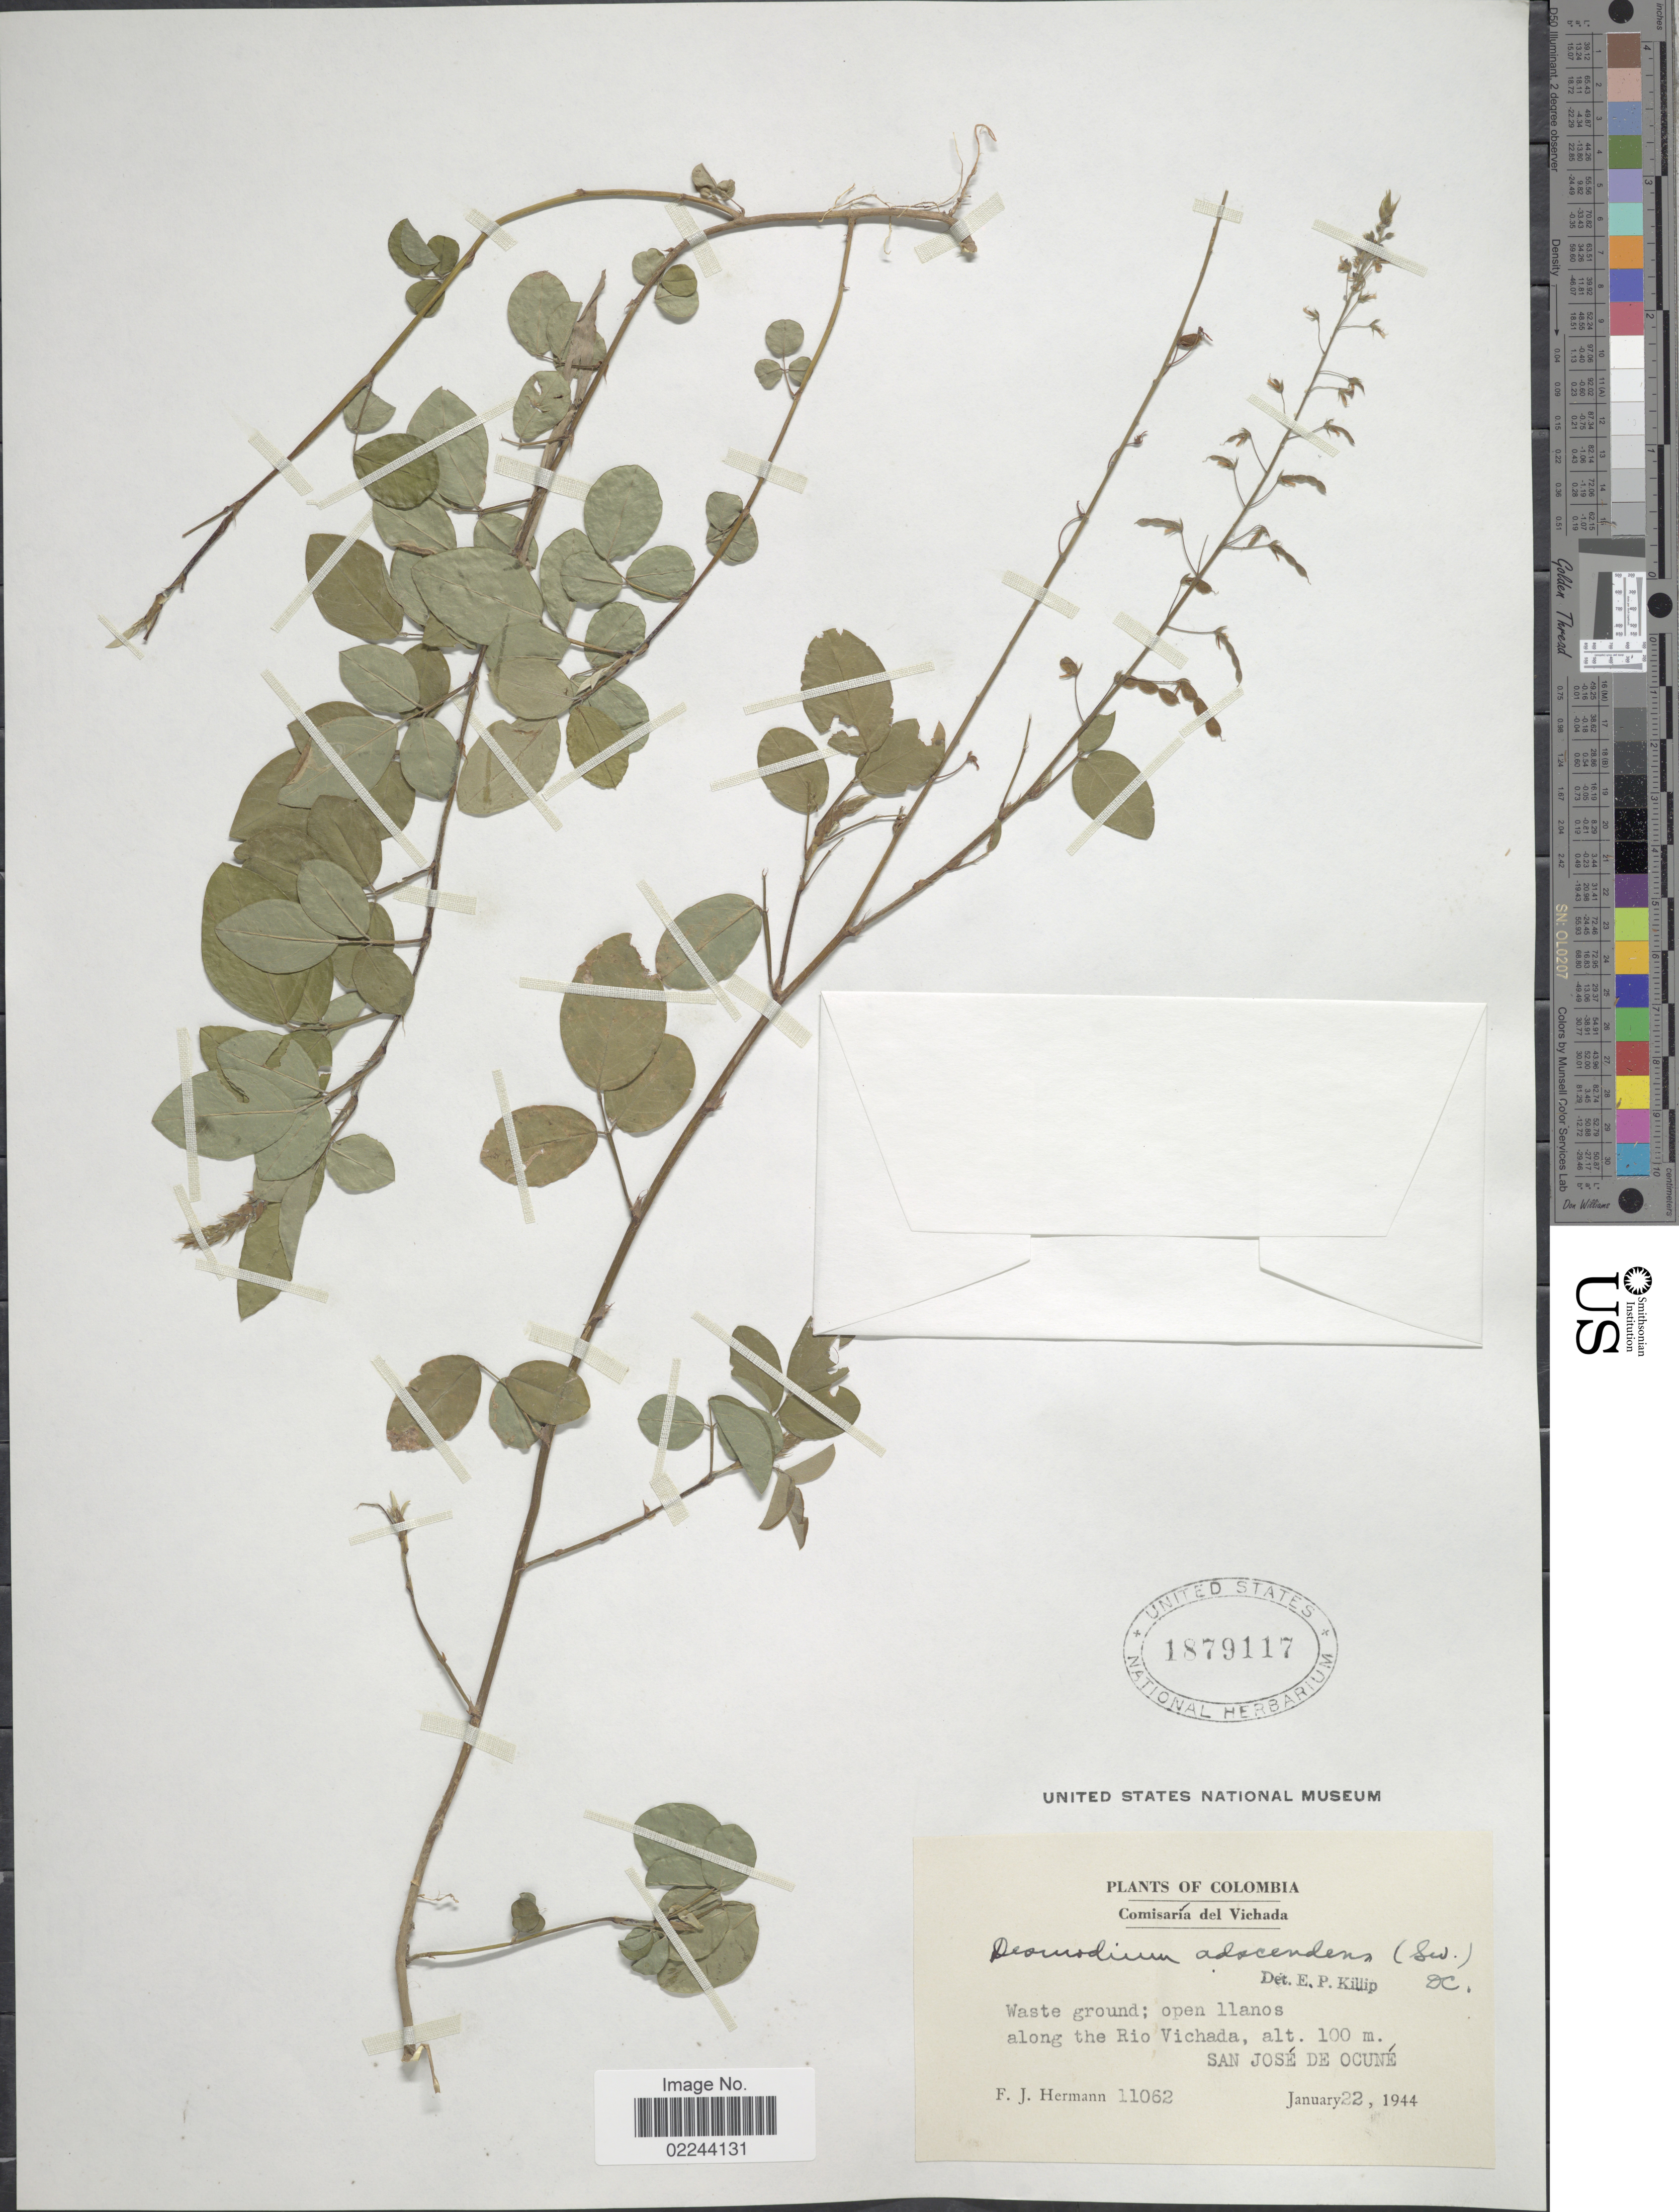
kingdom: Plantae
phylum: Tracheophyta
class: Magnoliopsida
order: Fabales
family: Fabaceae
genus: Grona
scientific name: Grona adscendens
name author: (Sw.) H. Ohashi & K. Ohashi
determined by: Strong, Mark T., (BOT), Smithsonian Institution - National Museum of Natural History (UNITED STATES)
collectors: F. J. Hermann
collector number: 11062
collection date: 1944-01-22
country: Colombia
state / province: Vichada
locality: Comisaria del Vichada, Waste ground; open llanos along the Rio Vichada, San José De Ocuné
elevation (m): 100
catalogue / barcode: US 1879117